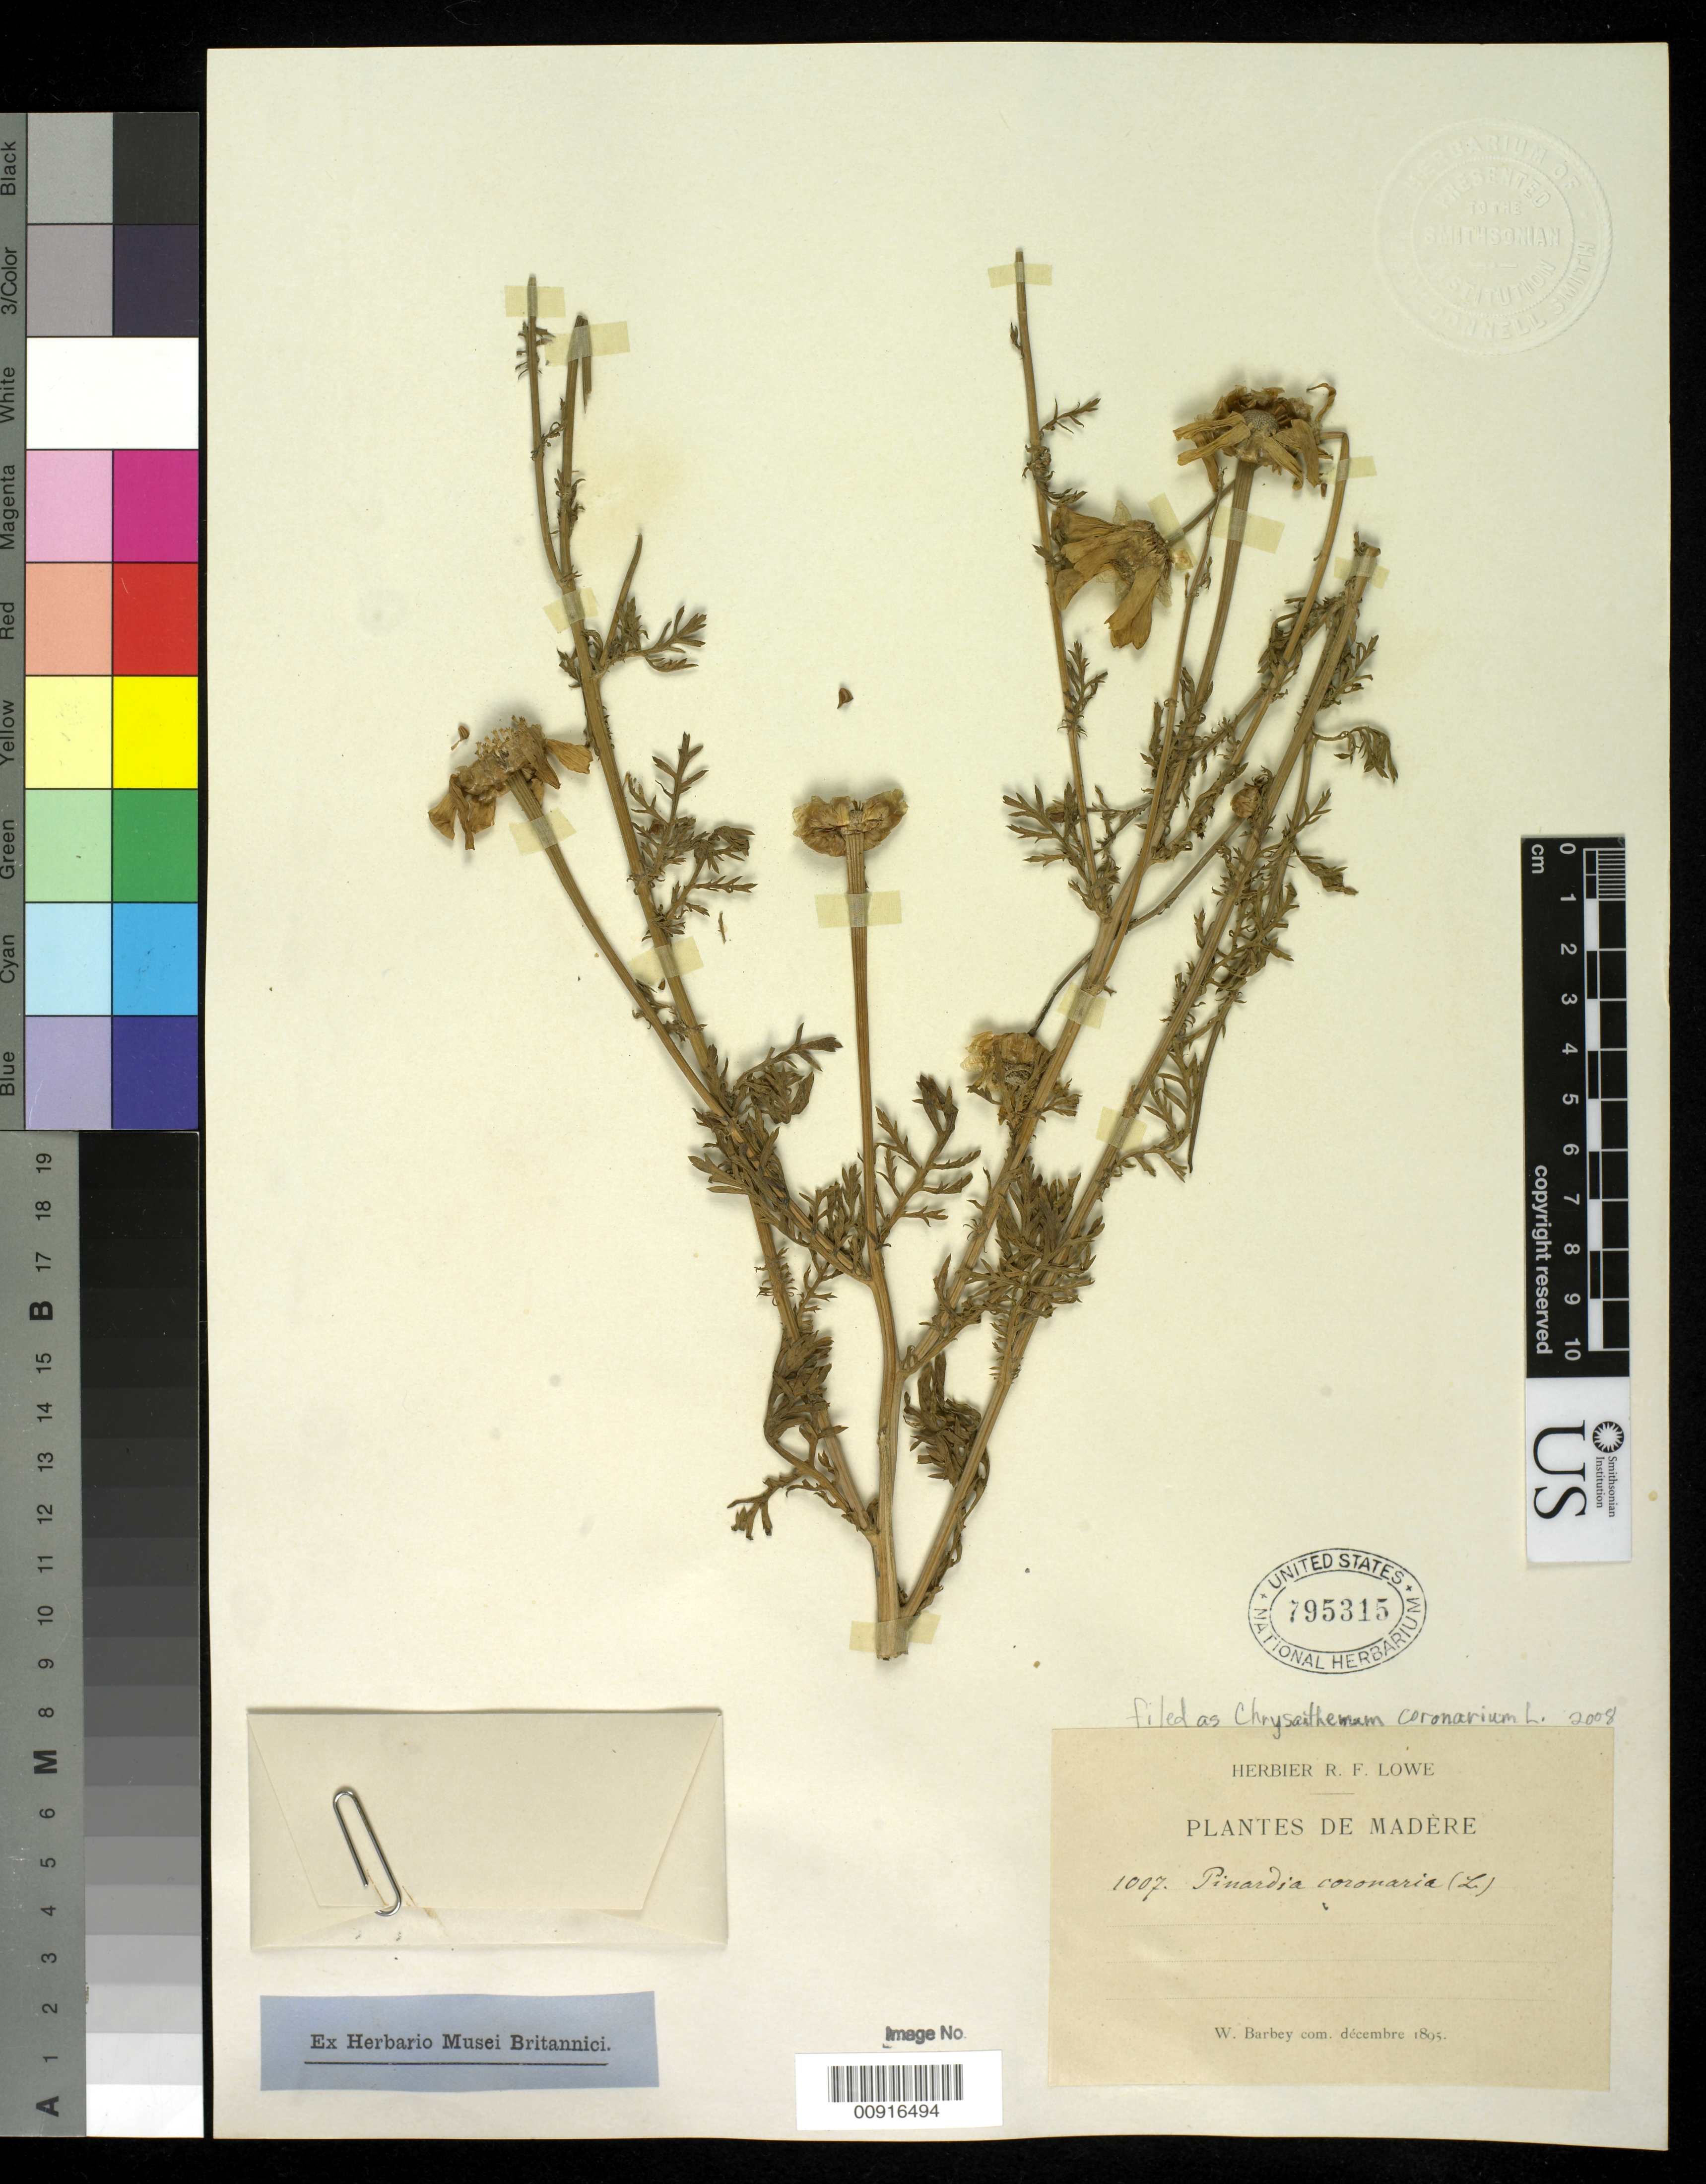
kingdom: Plantae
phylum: Tracheophyta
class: Magnoliopsida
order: Asterales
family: Asteraceae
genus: Chrysanthemum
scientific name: Chrysanthemum coronarium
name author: L.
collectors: W. Barbey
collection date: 1895-12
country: Portugal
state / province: Madeira (Aut. Reg.)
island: Madeira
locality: Funchal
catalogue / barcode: US 795315